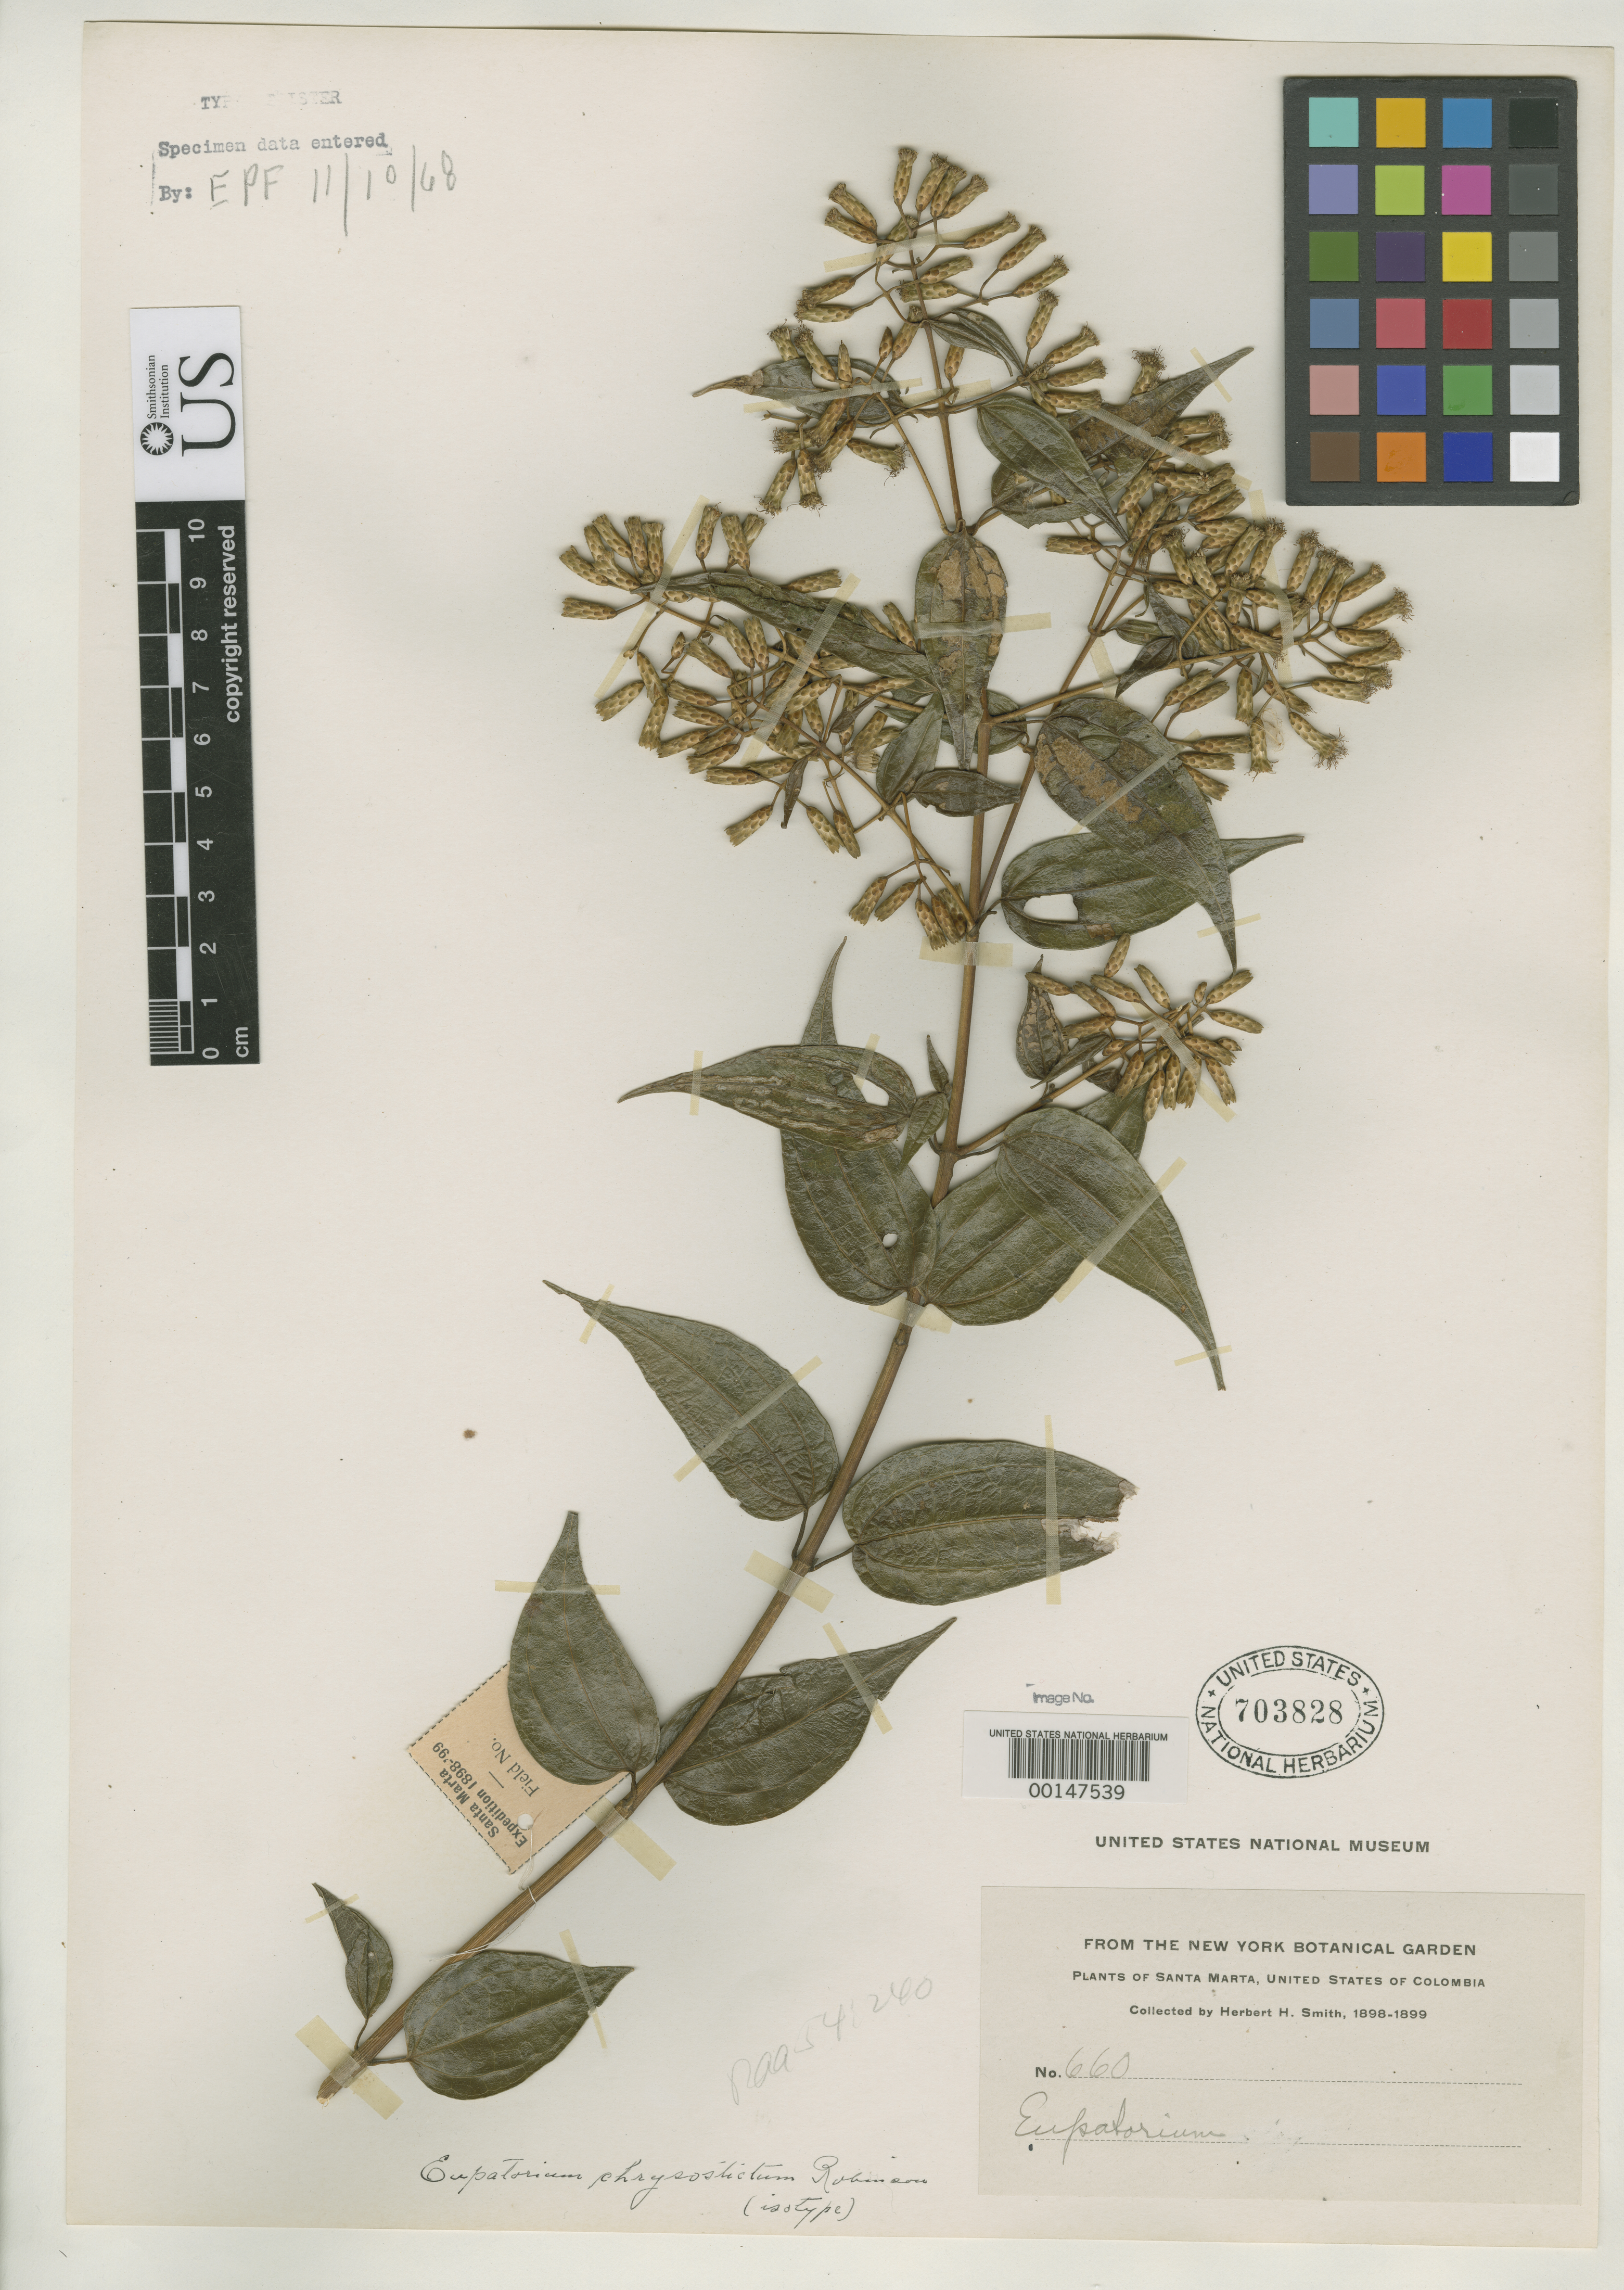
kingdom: Plantae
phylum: Tracheophyta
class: Magnoliopsida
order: Asterales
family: Asteraceae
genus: Eupatorium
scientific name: Eupatorium chrysostictum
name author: B.L. Rob.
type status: Isotype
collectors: Herbert H. Smith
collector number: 660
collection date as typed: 1898-1901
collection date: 1898/1901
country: Colombia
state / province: Magdalena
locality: Santa Marta.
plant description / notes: Protologue, "COLOMBIA: Las Nubes near Santa Marta, alt. 1372 m., 7 Feb., expedition of 1898-'99, H.H. Smith, no. 660 (TYPE Gr.)." [Note that label on this US specimen bears minimal collection data and may not be a duplicate of the holotype.]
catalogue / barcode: US 703828